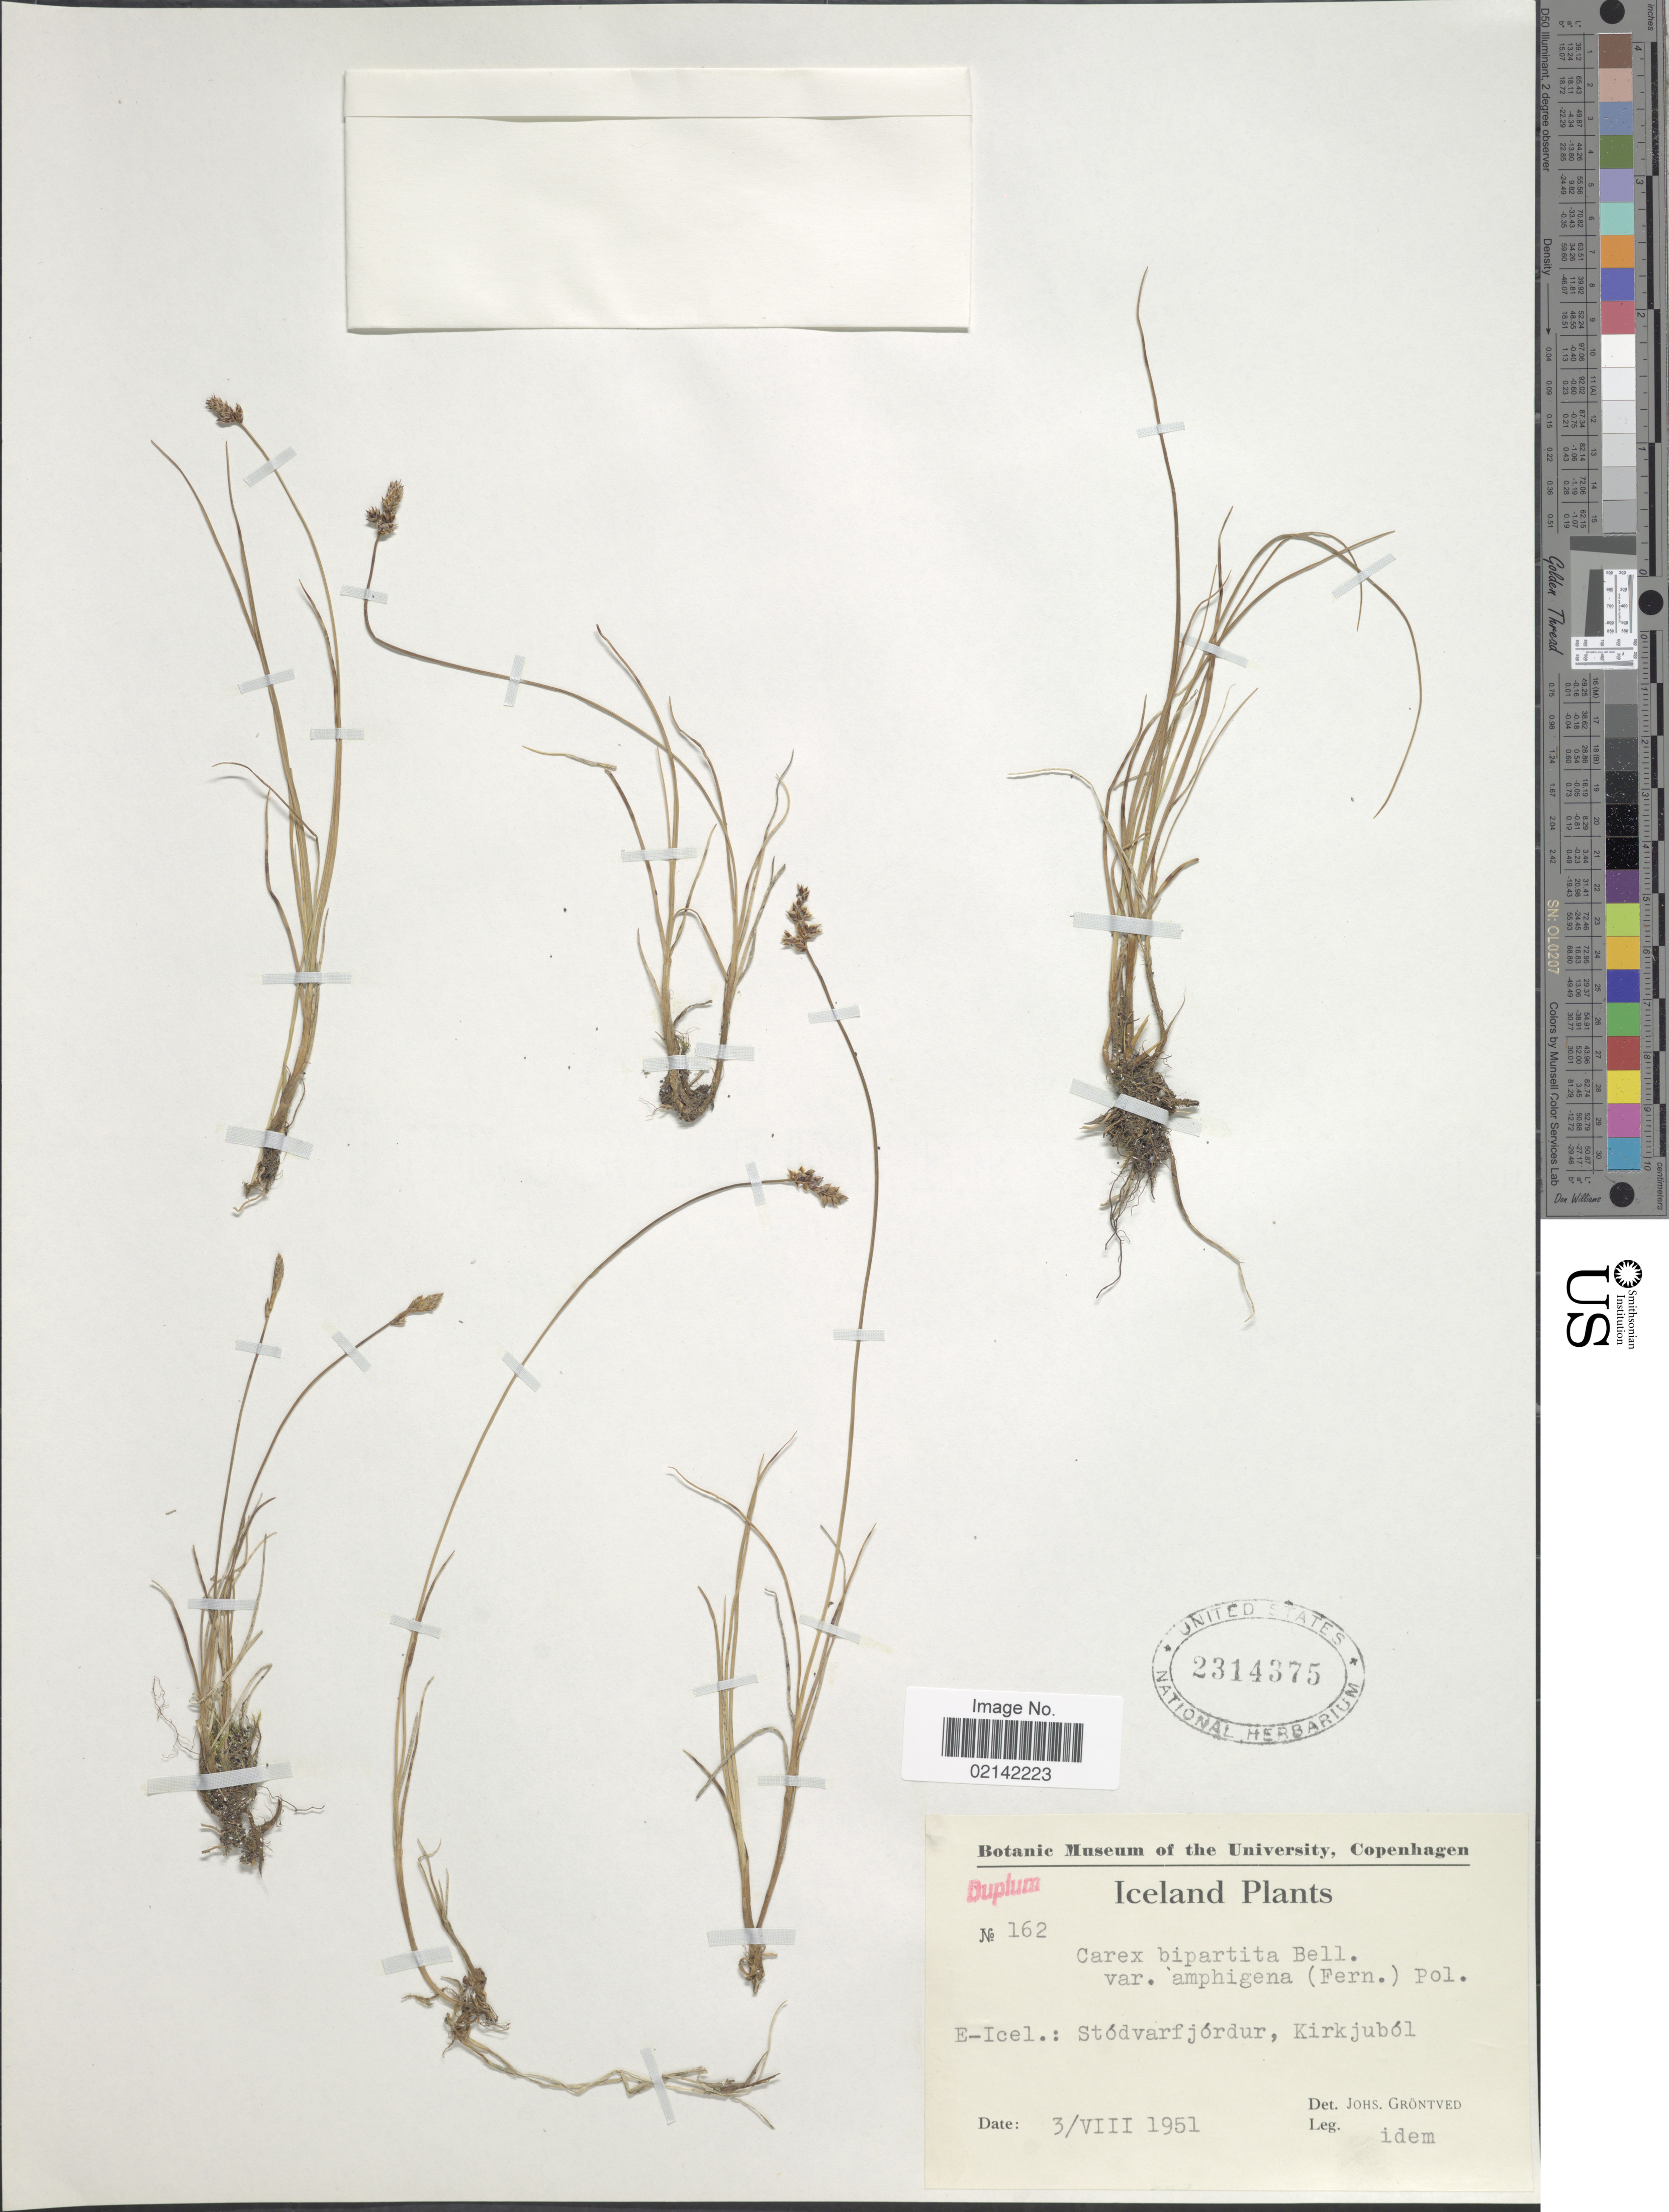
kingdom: Plantae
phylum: Tracheophyta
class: Liliopsida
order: Poales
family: Cyperaceae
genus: Carex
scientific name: Carex lachenalii subsp. lachenalii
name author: Schkuhr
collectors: J. Gröntved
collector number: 162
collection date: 1951-08-03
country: Iceland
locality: E-Icel.: Stódvarfjódur, Kirkjuból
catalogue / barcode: US 2314375